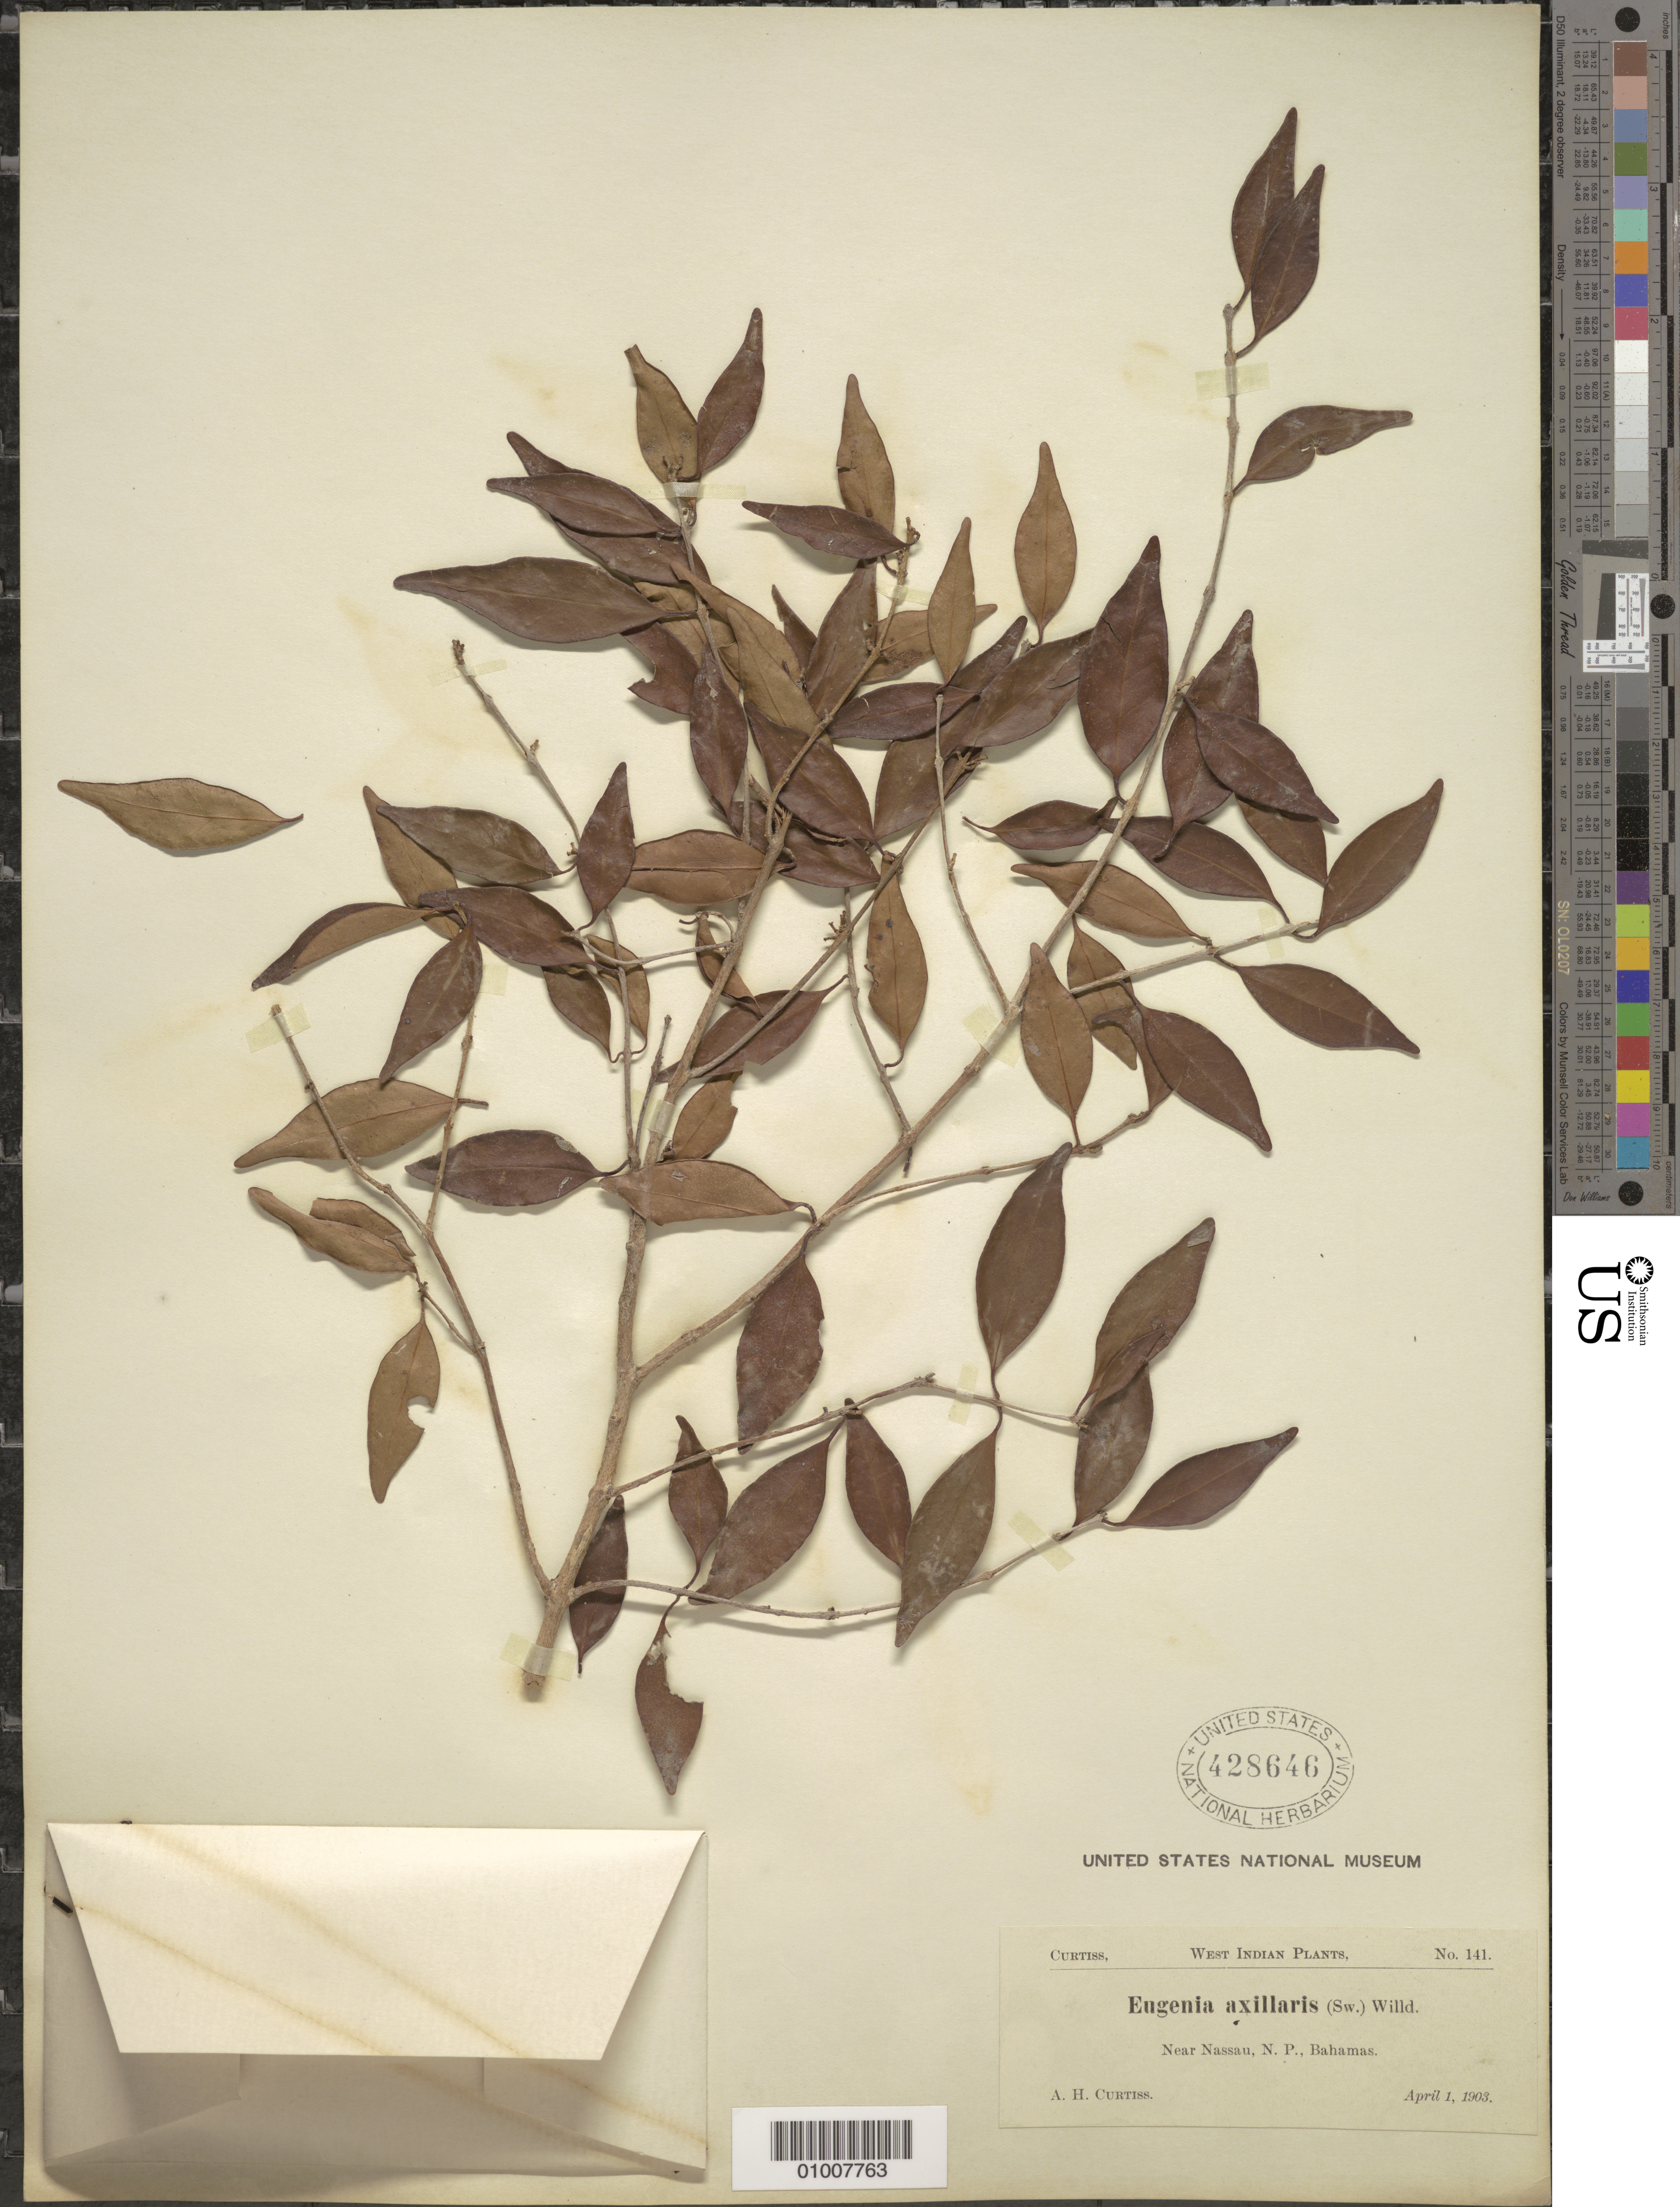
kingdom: Plantae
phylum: Tracheophyta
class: Magnoliopsida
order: Myrtales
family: Myrtaceae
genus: Eugenia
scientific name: Eugenia axillaris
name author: (Sw.) Willd.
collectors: A. H. Curtiss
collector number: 141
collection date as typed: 01 Apr 1903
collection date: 1903-04-01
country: Bahamas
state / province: New Providence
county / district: Nassau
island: New Providence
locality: Near Nassau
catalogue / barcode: US 428646